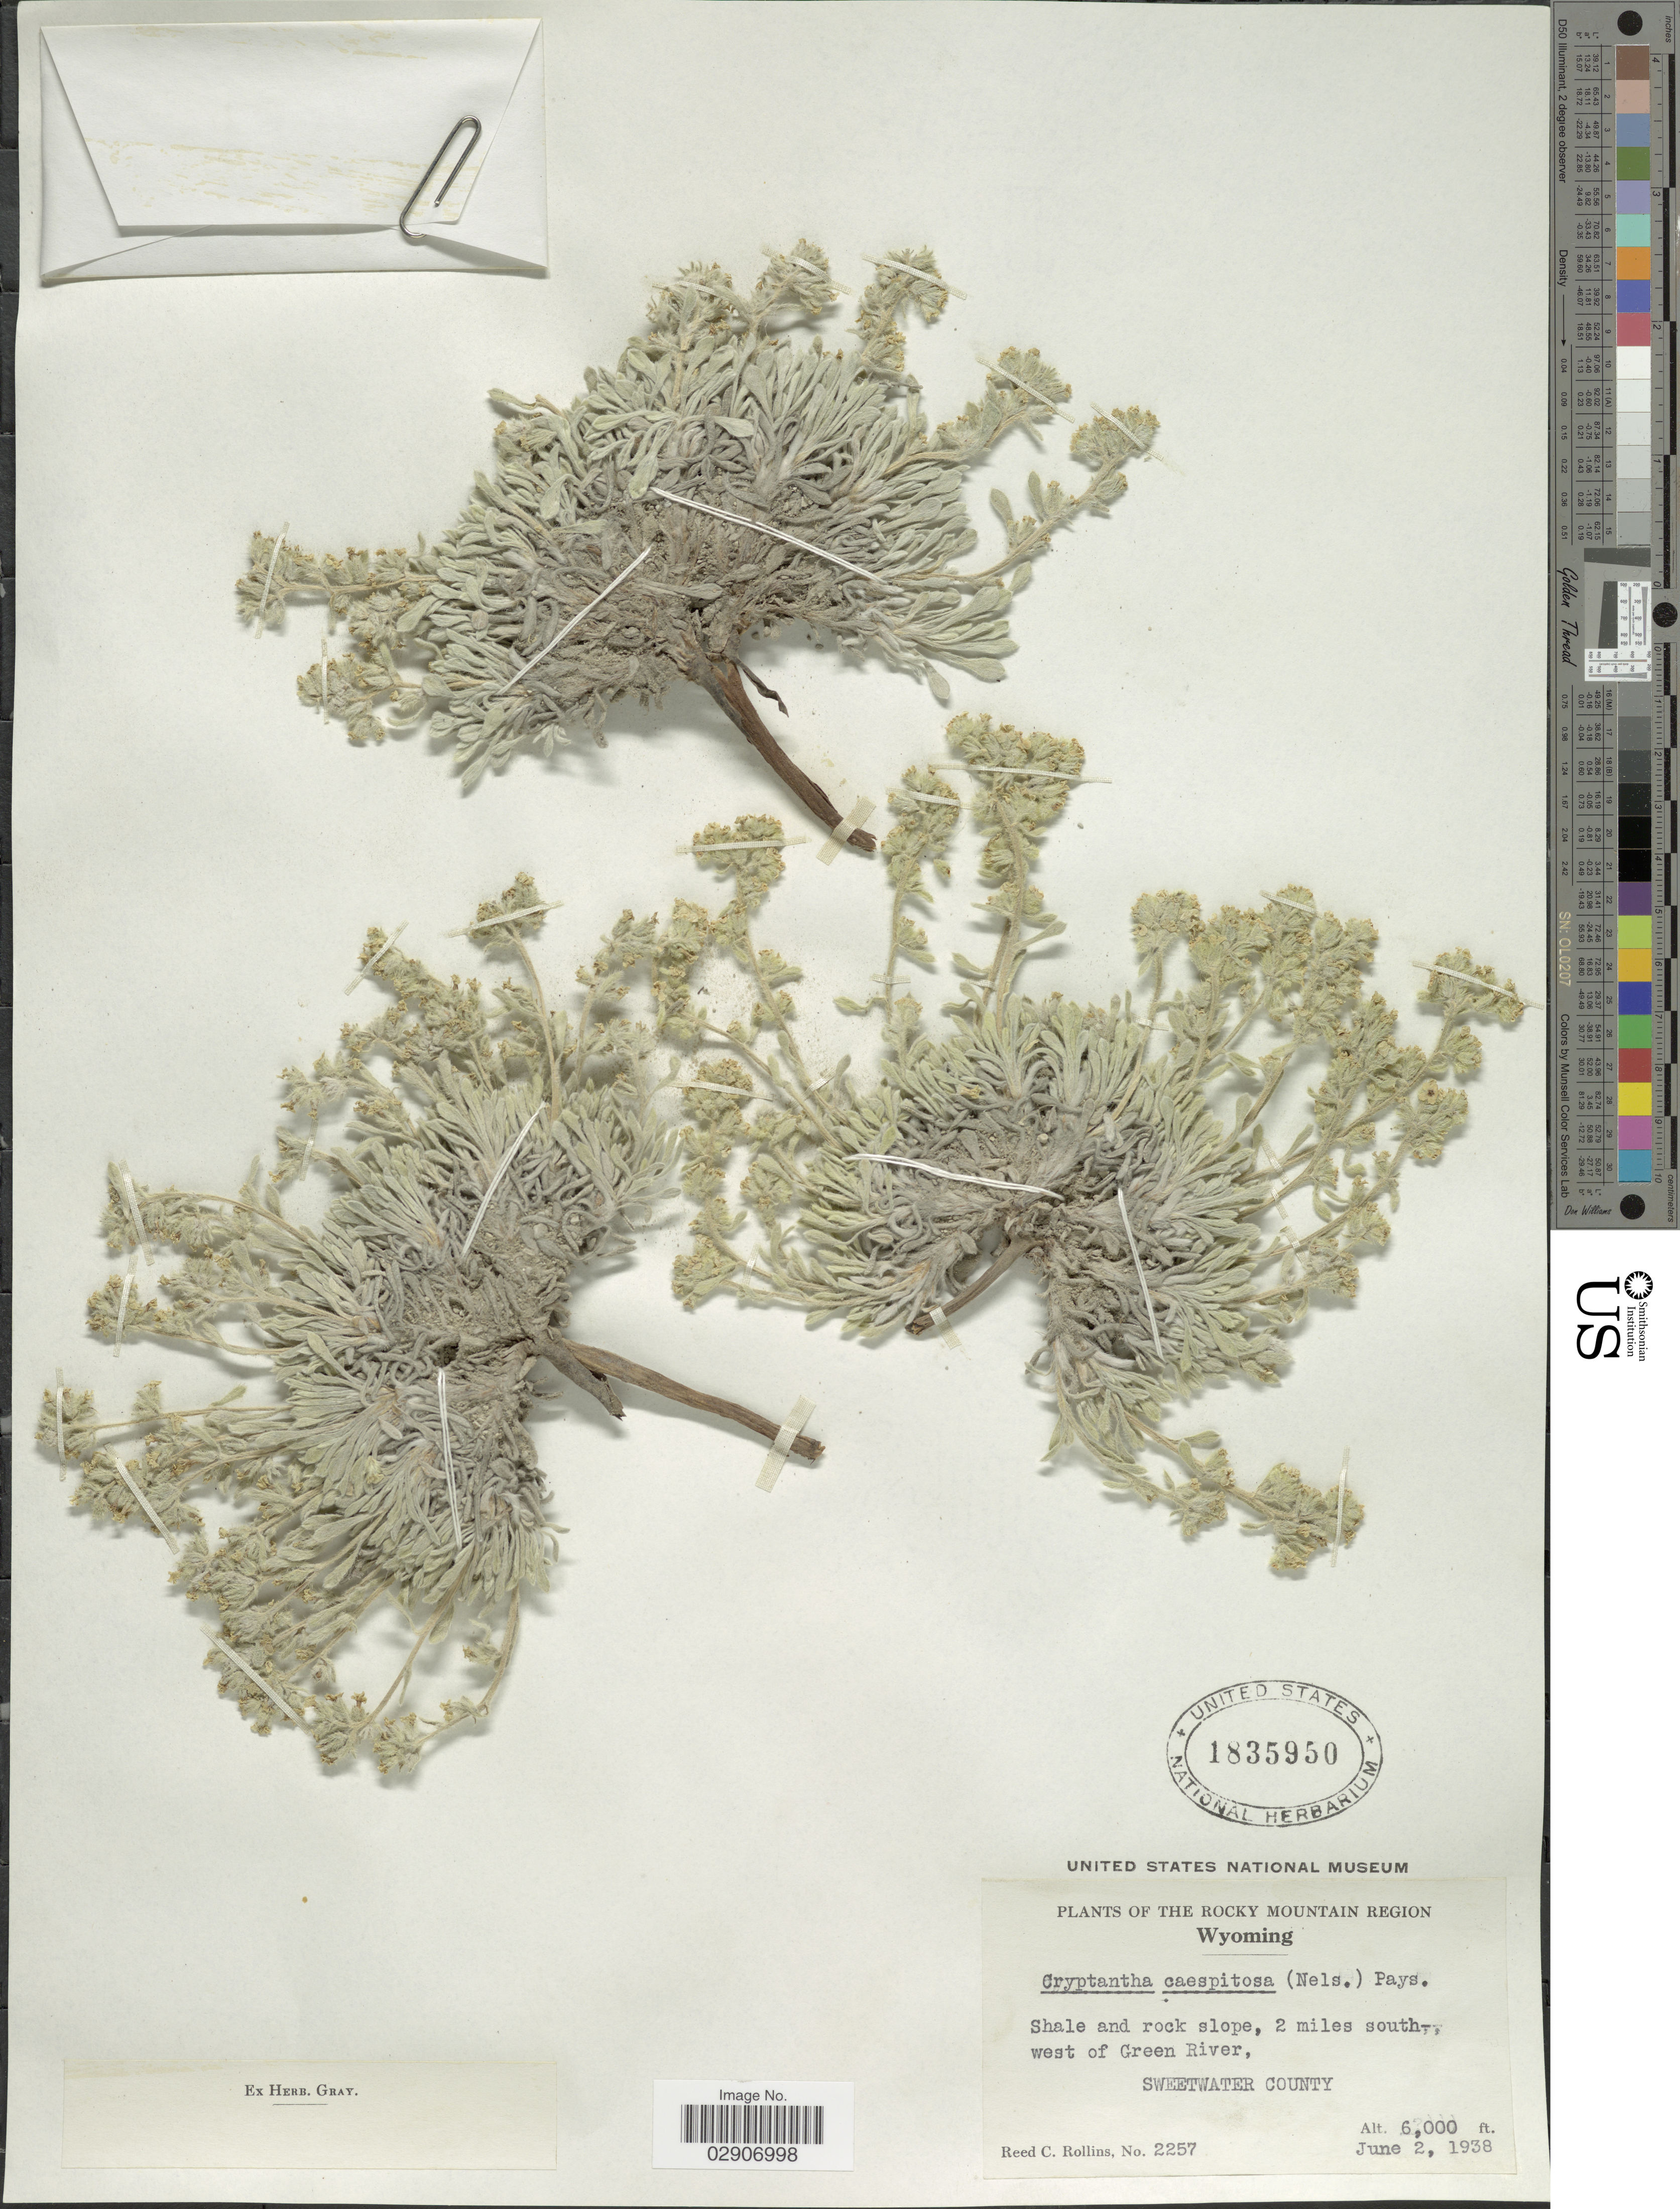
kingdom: Plantae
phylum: Tracheophyta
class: Magnoliopsida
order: Boraginales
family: Boraginaceae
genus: Cryptantha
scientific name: Cryptantha caespitosa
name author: (A. Nelson) Payson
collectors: R. C. Rollins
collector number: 2257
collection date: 1938-06-02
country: United States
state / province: Wyoming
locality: The Rocky Mountain Region. Shale and rock slope, 2 miles south-west of Green River, Sweetwater County.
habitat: shale and rock slope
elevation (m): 1829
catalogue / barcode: US 1835950